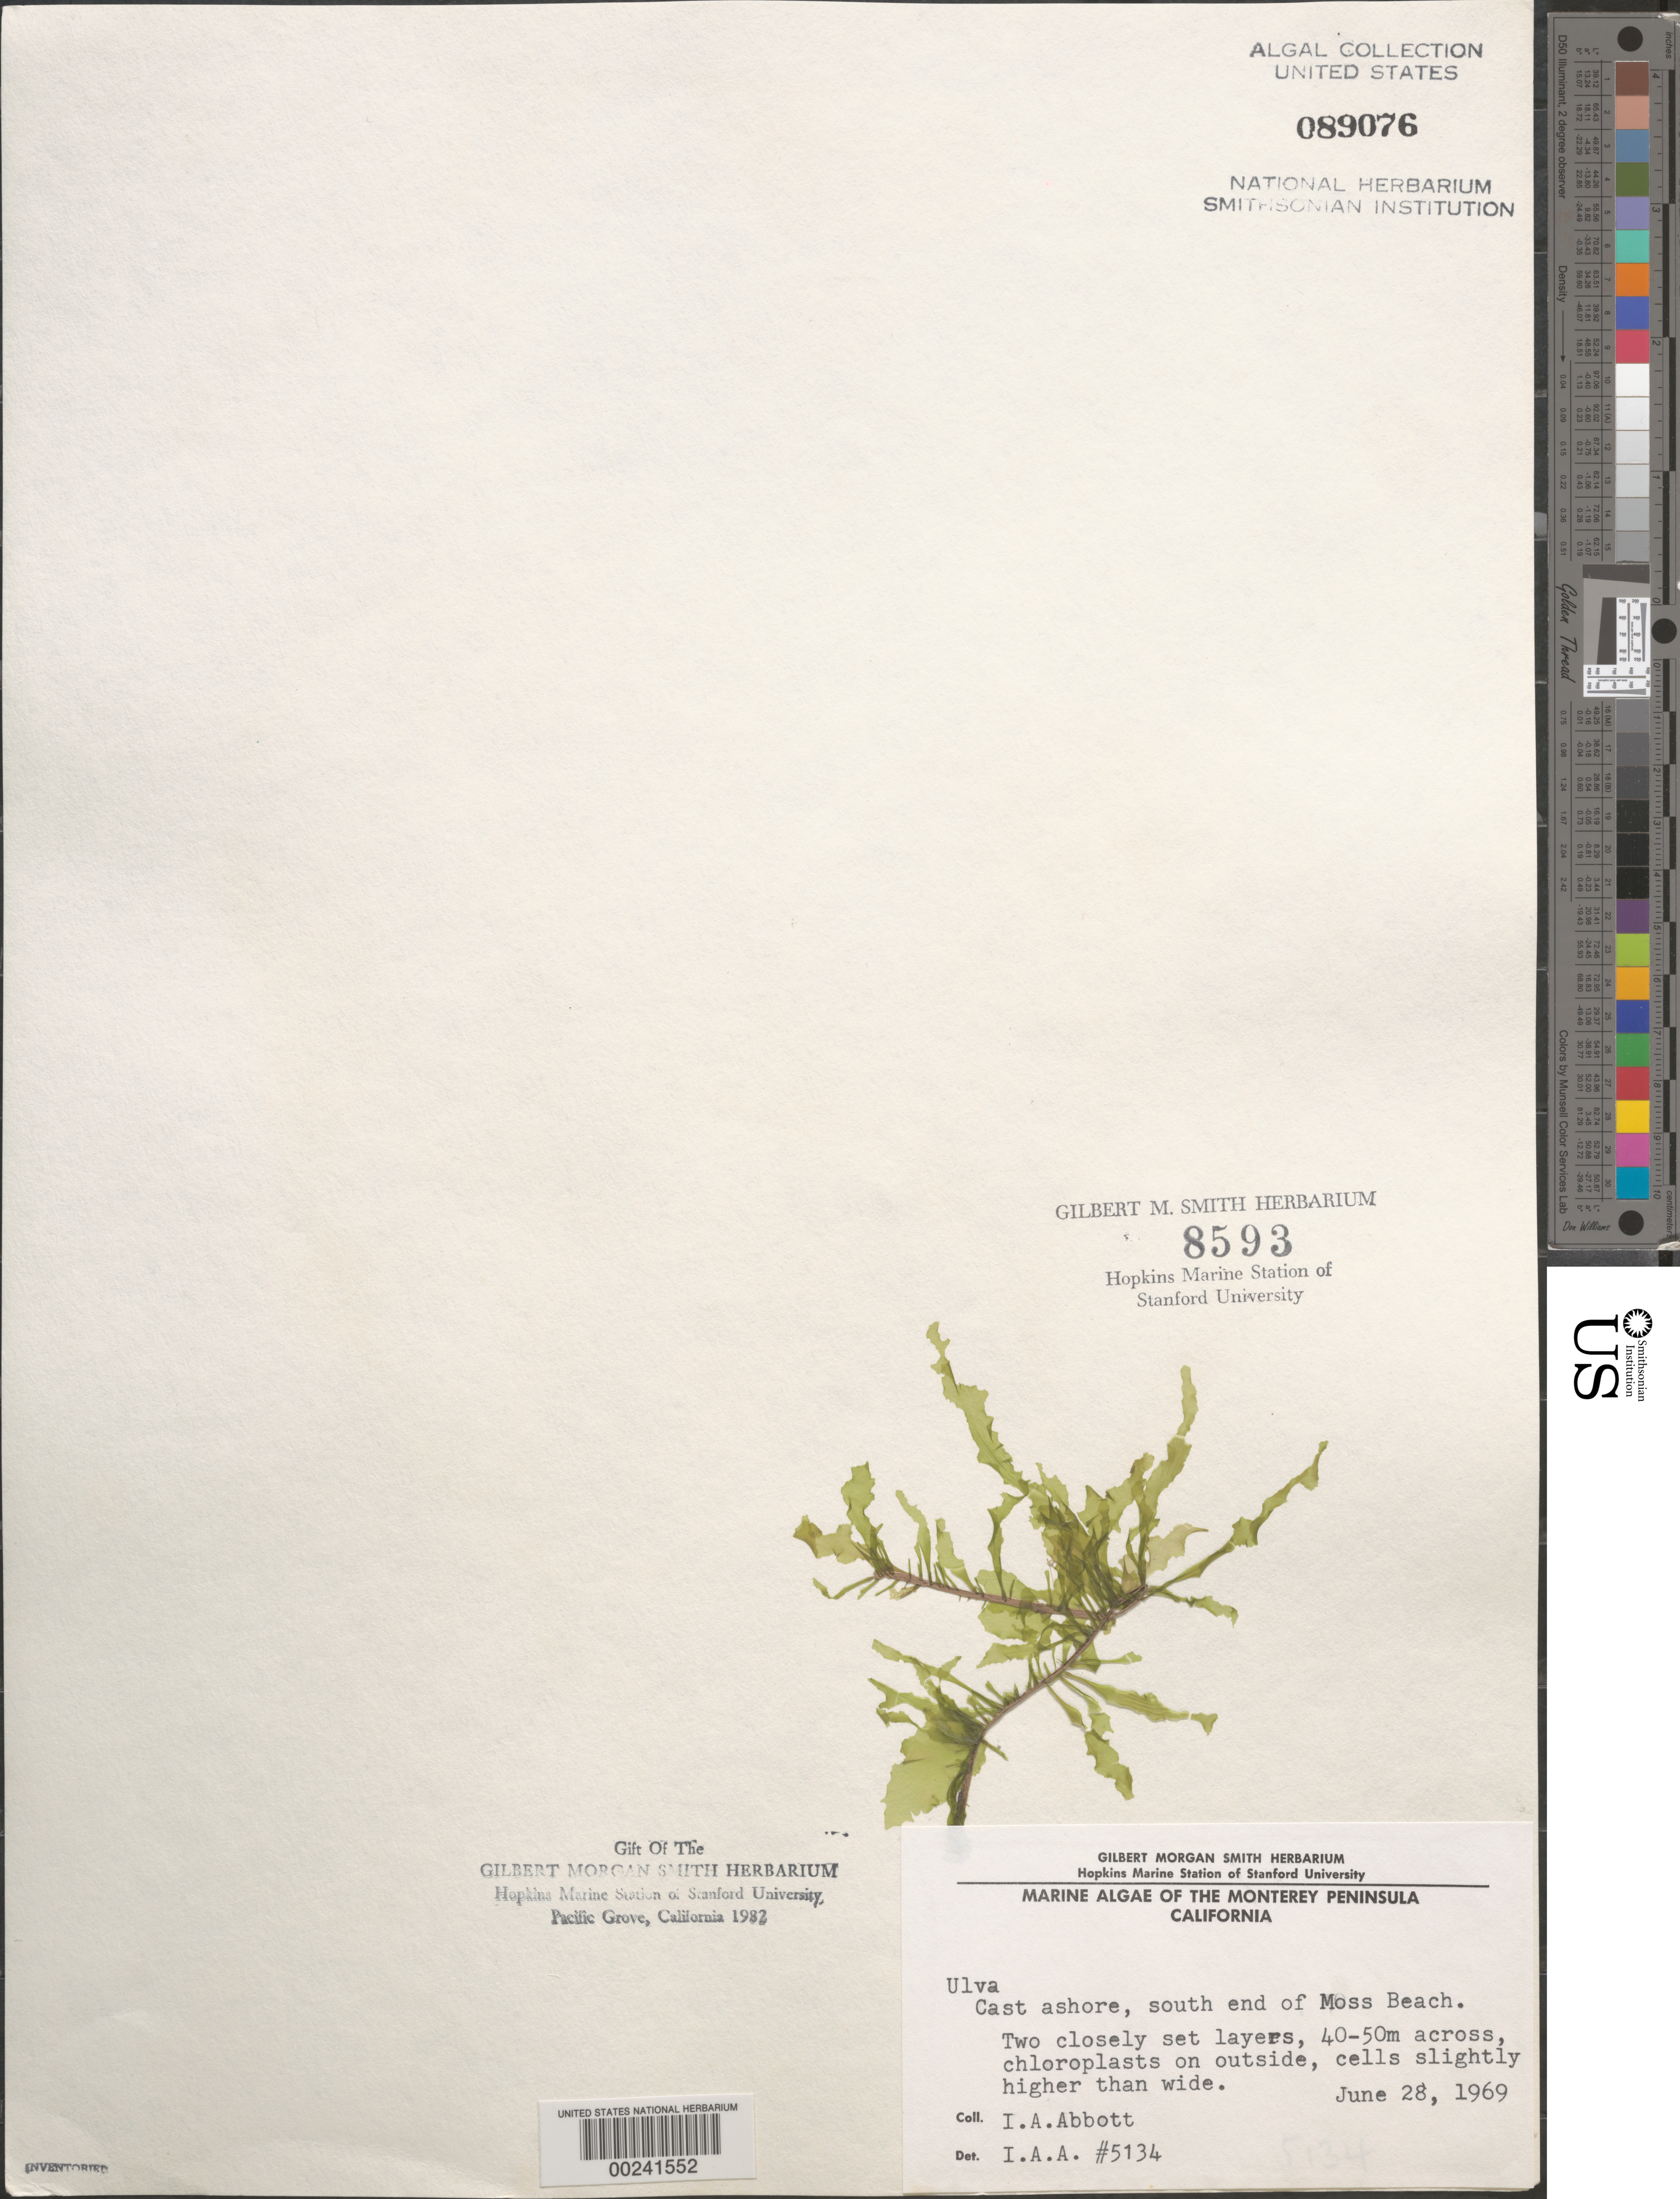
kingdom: Plantae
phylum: Chlorophyta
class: Ulvophyceae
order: Ulvales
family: Ulvaceae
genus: Ulva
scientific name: Ulva sp.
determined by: Abbott, Isabella A.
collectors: I. A. Abbott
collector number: IAA 5134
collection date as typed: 28 Jun 1969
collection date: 1969-06-28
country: United States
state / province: California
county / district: Monterey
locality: Moss Beach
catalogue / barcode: US 89076